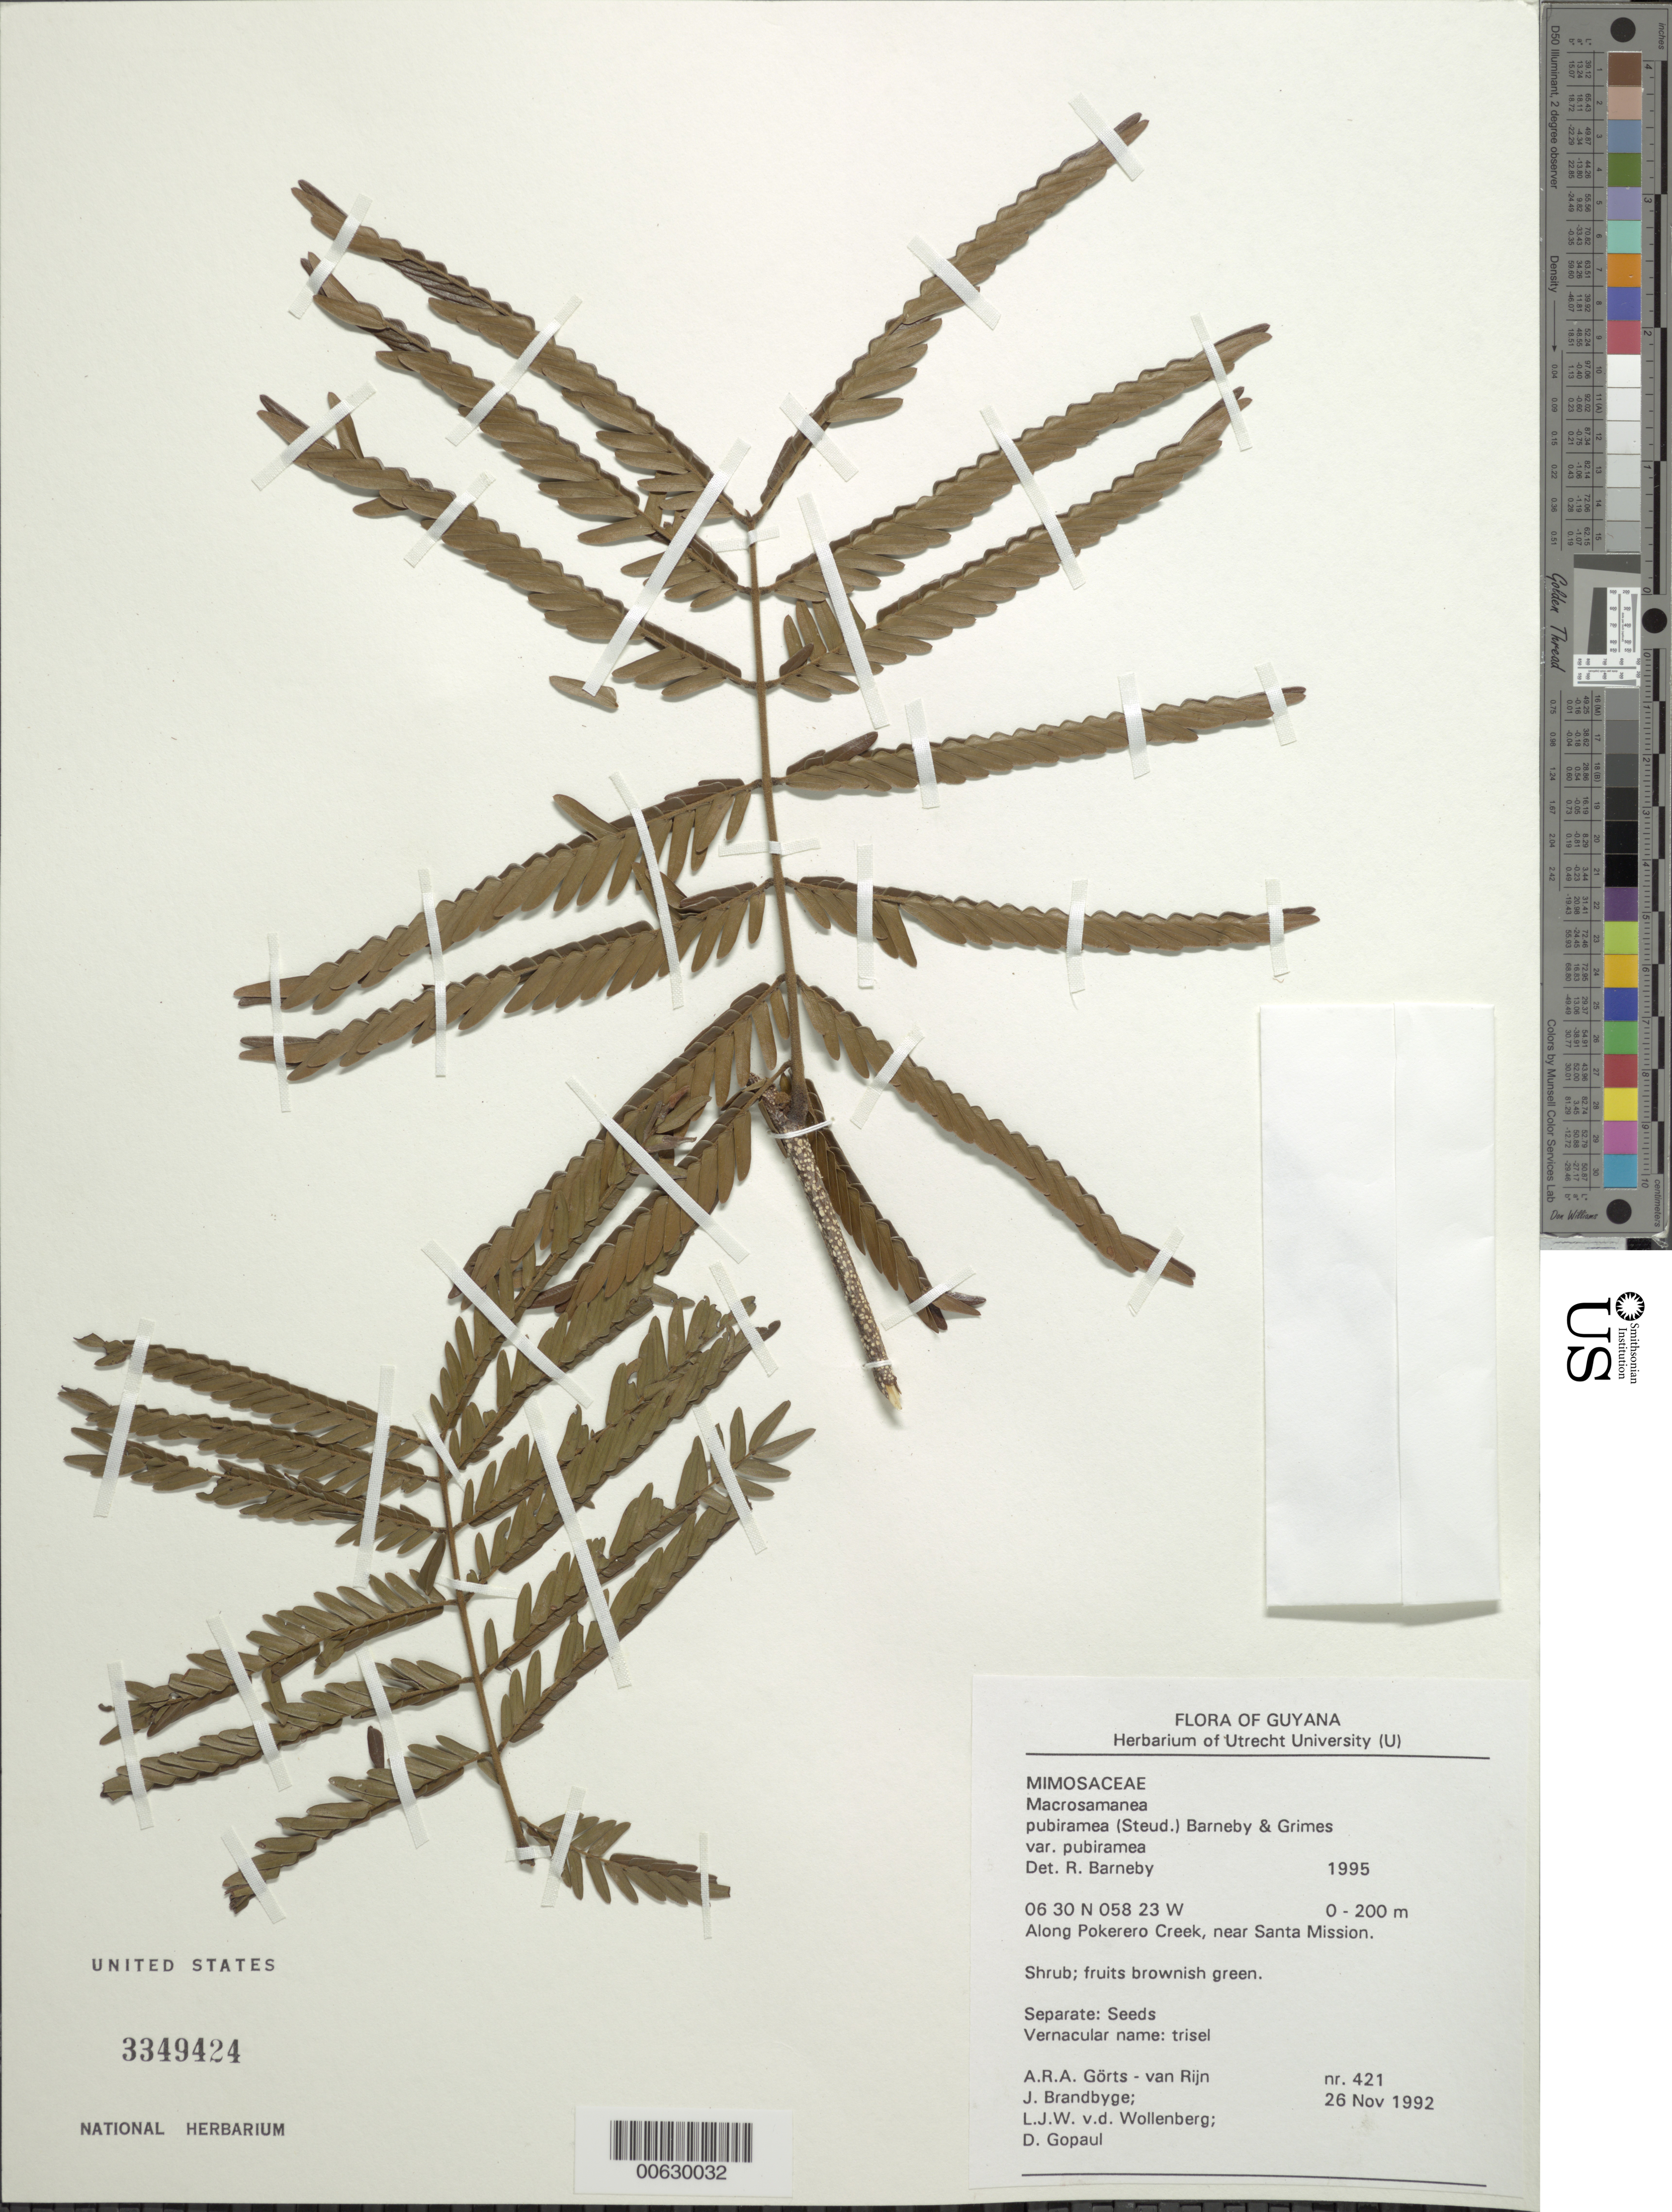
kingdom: Plantae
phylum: Tracheophyta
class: Magnoliopsida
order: Fabales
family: Fabaceae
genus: Macrosamanea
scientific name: Macrosamanea pubiramea var. pubiramea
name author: (Steud.) Barneby & J.W. Grimes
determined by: Barneby, Rupert C., (NY)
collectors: A. .R. A. Görts-van Rijn, J. Brandbyge, L. van der Wollenberg & D. Gopaul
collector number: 421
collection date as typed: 26-Nov-92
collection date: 1992-11-26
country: Guyana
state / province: Demerara-Mahaica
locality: Santa Mission, near, along Pokerero Creek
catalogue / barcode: US 3349424